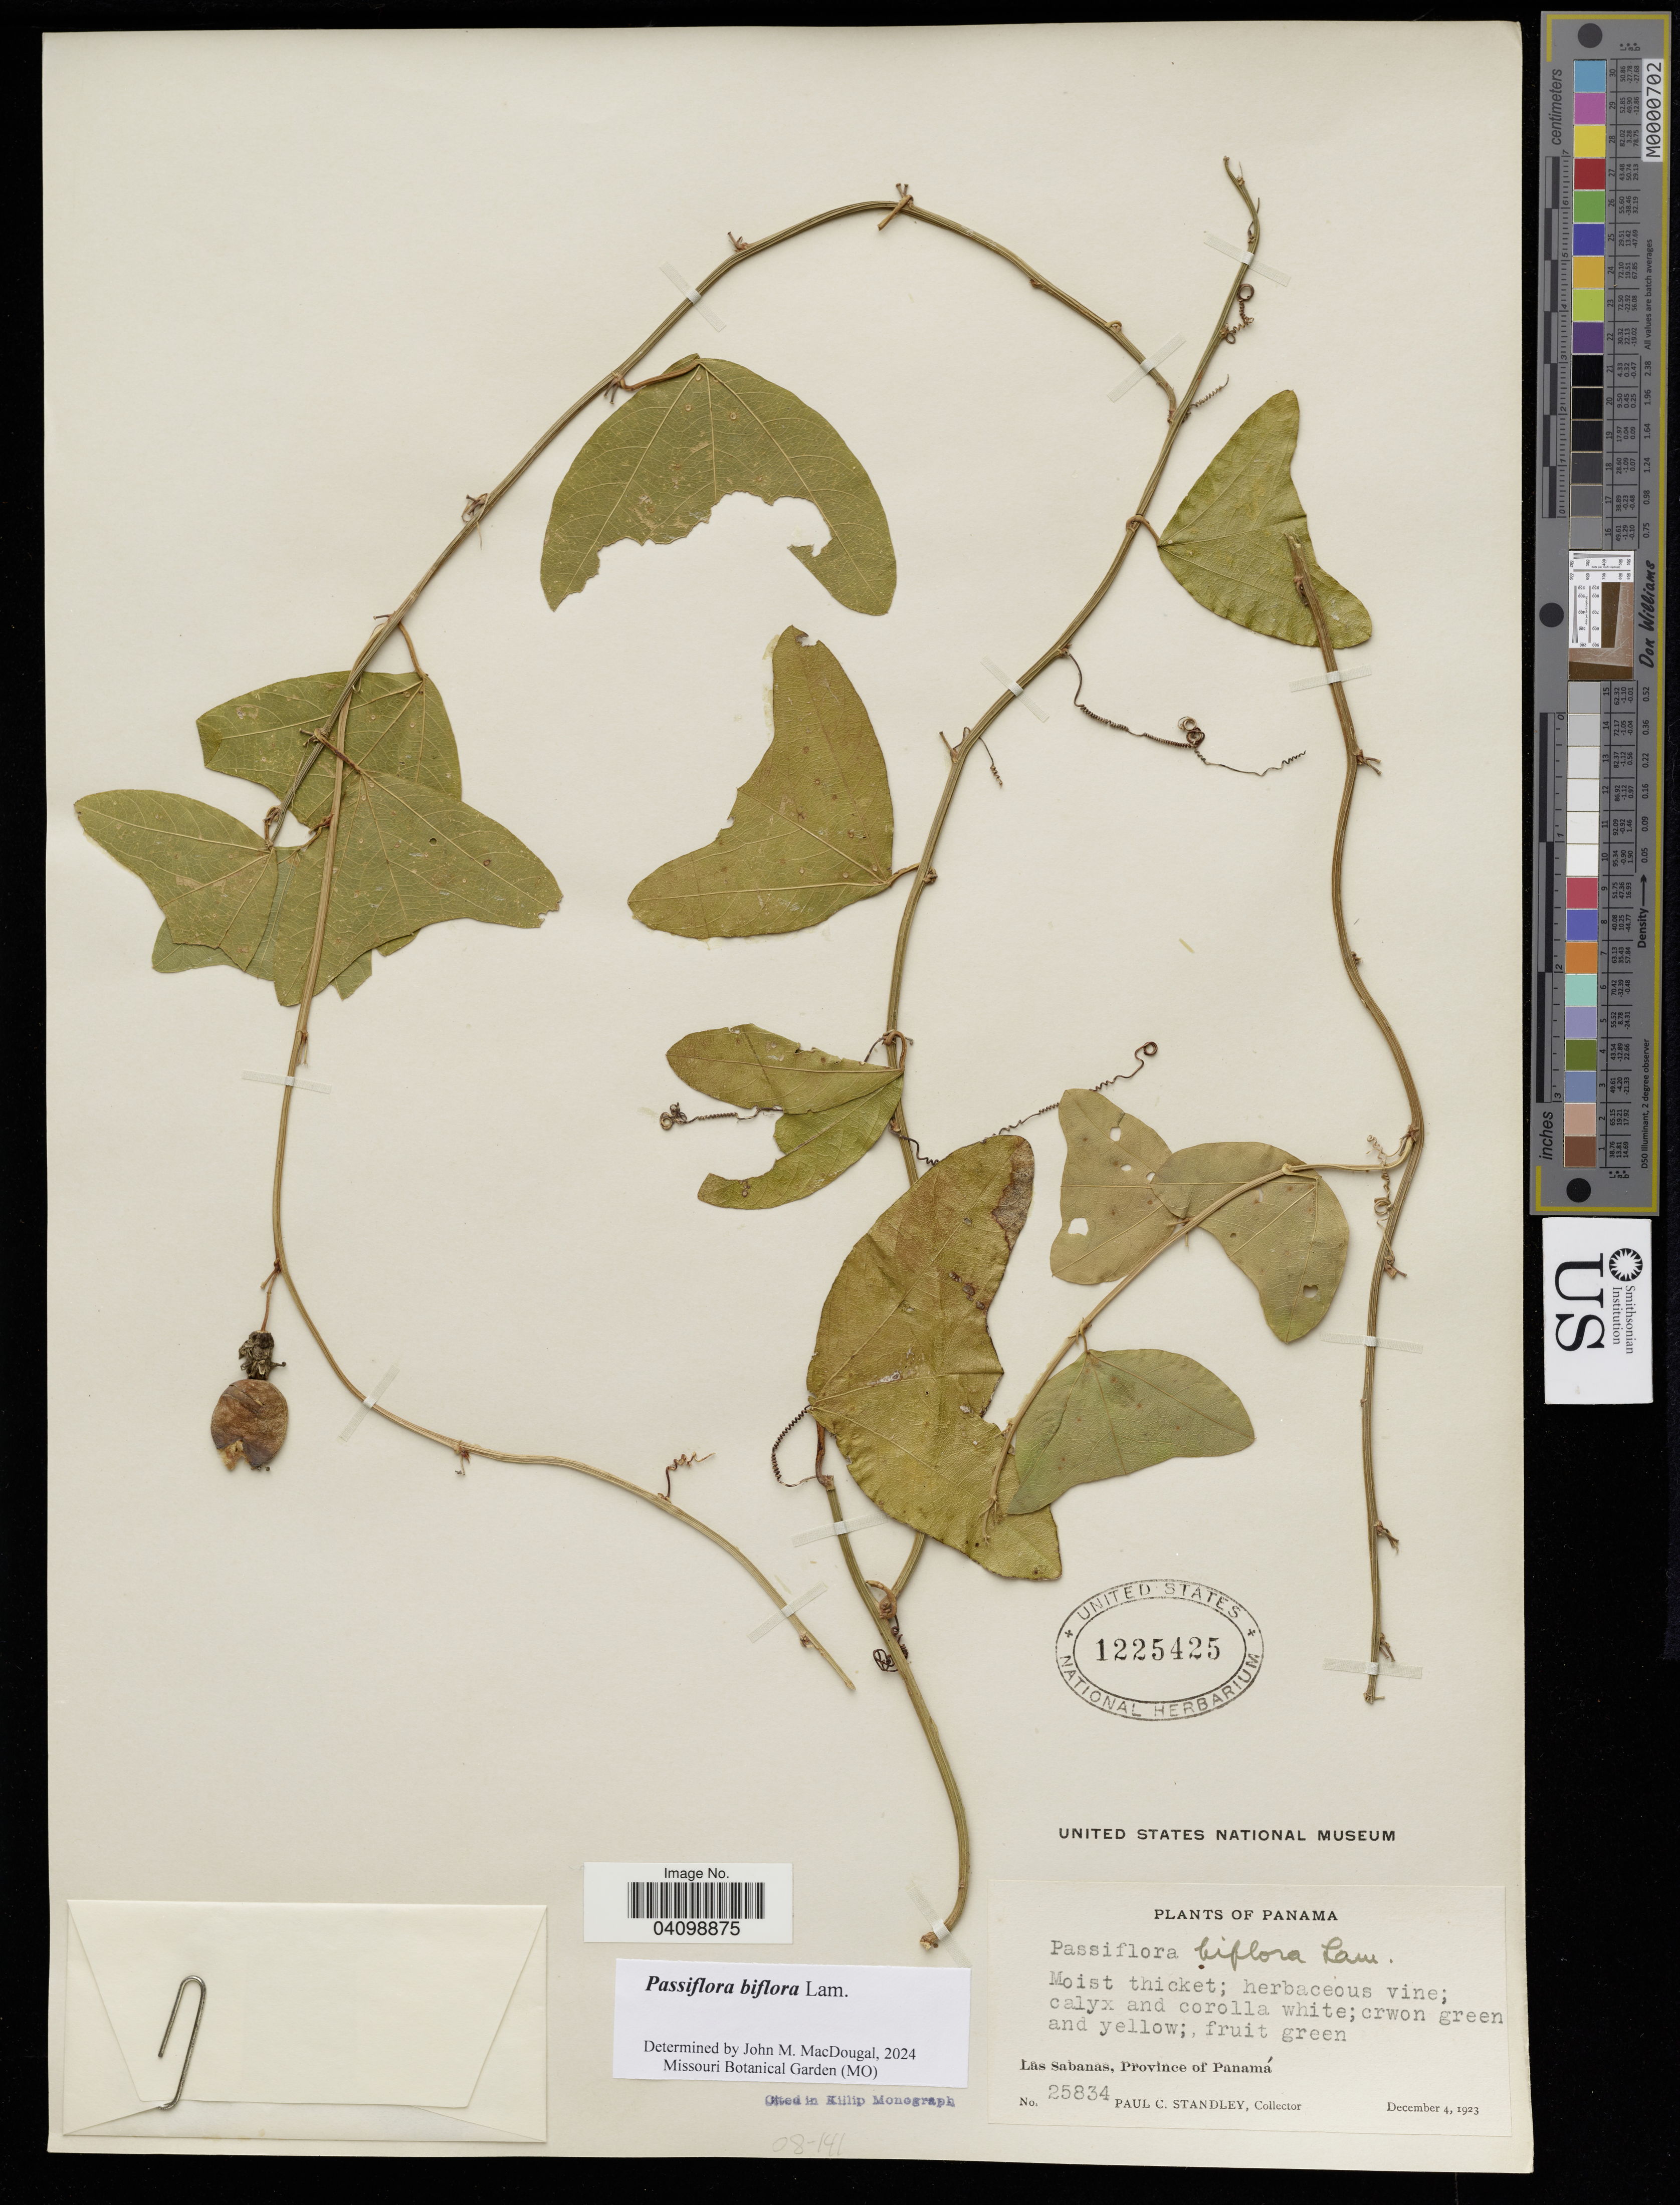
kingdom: Plantae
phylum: Tracheophyta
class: Magnoliopsida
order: Malpighiales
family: Passifloraceae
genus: Passiflora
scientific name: Passiflora biflora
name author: Lam.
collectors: P. C. Standley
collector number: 25834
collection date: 1923-12-04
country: Panama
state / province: Panamá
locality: Las Sabanas.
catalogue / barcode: US 1225425